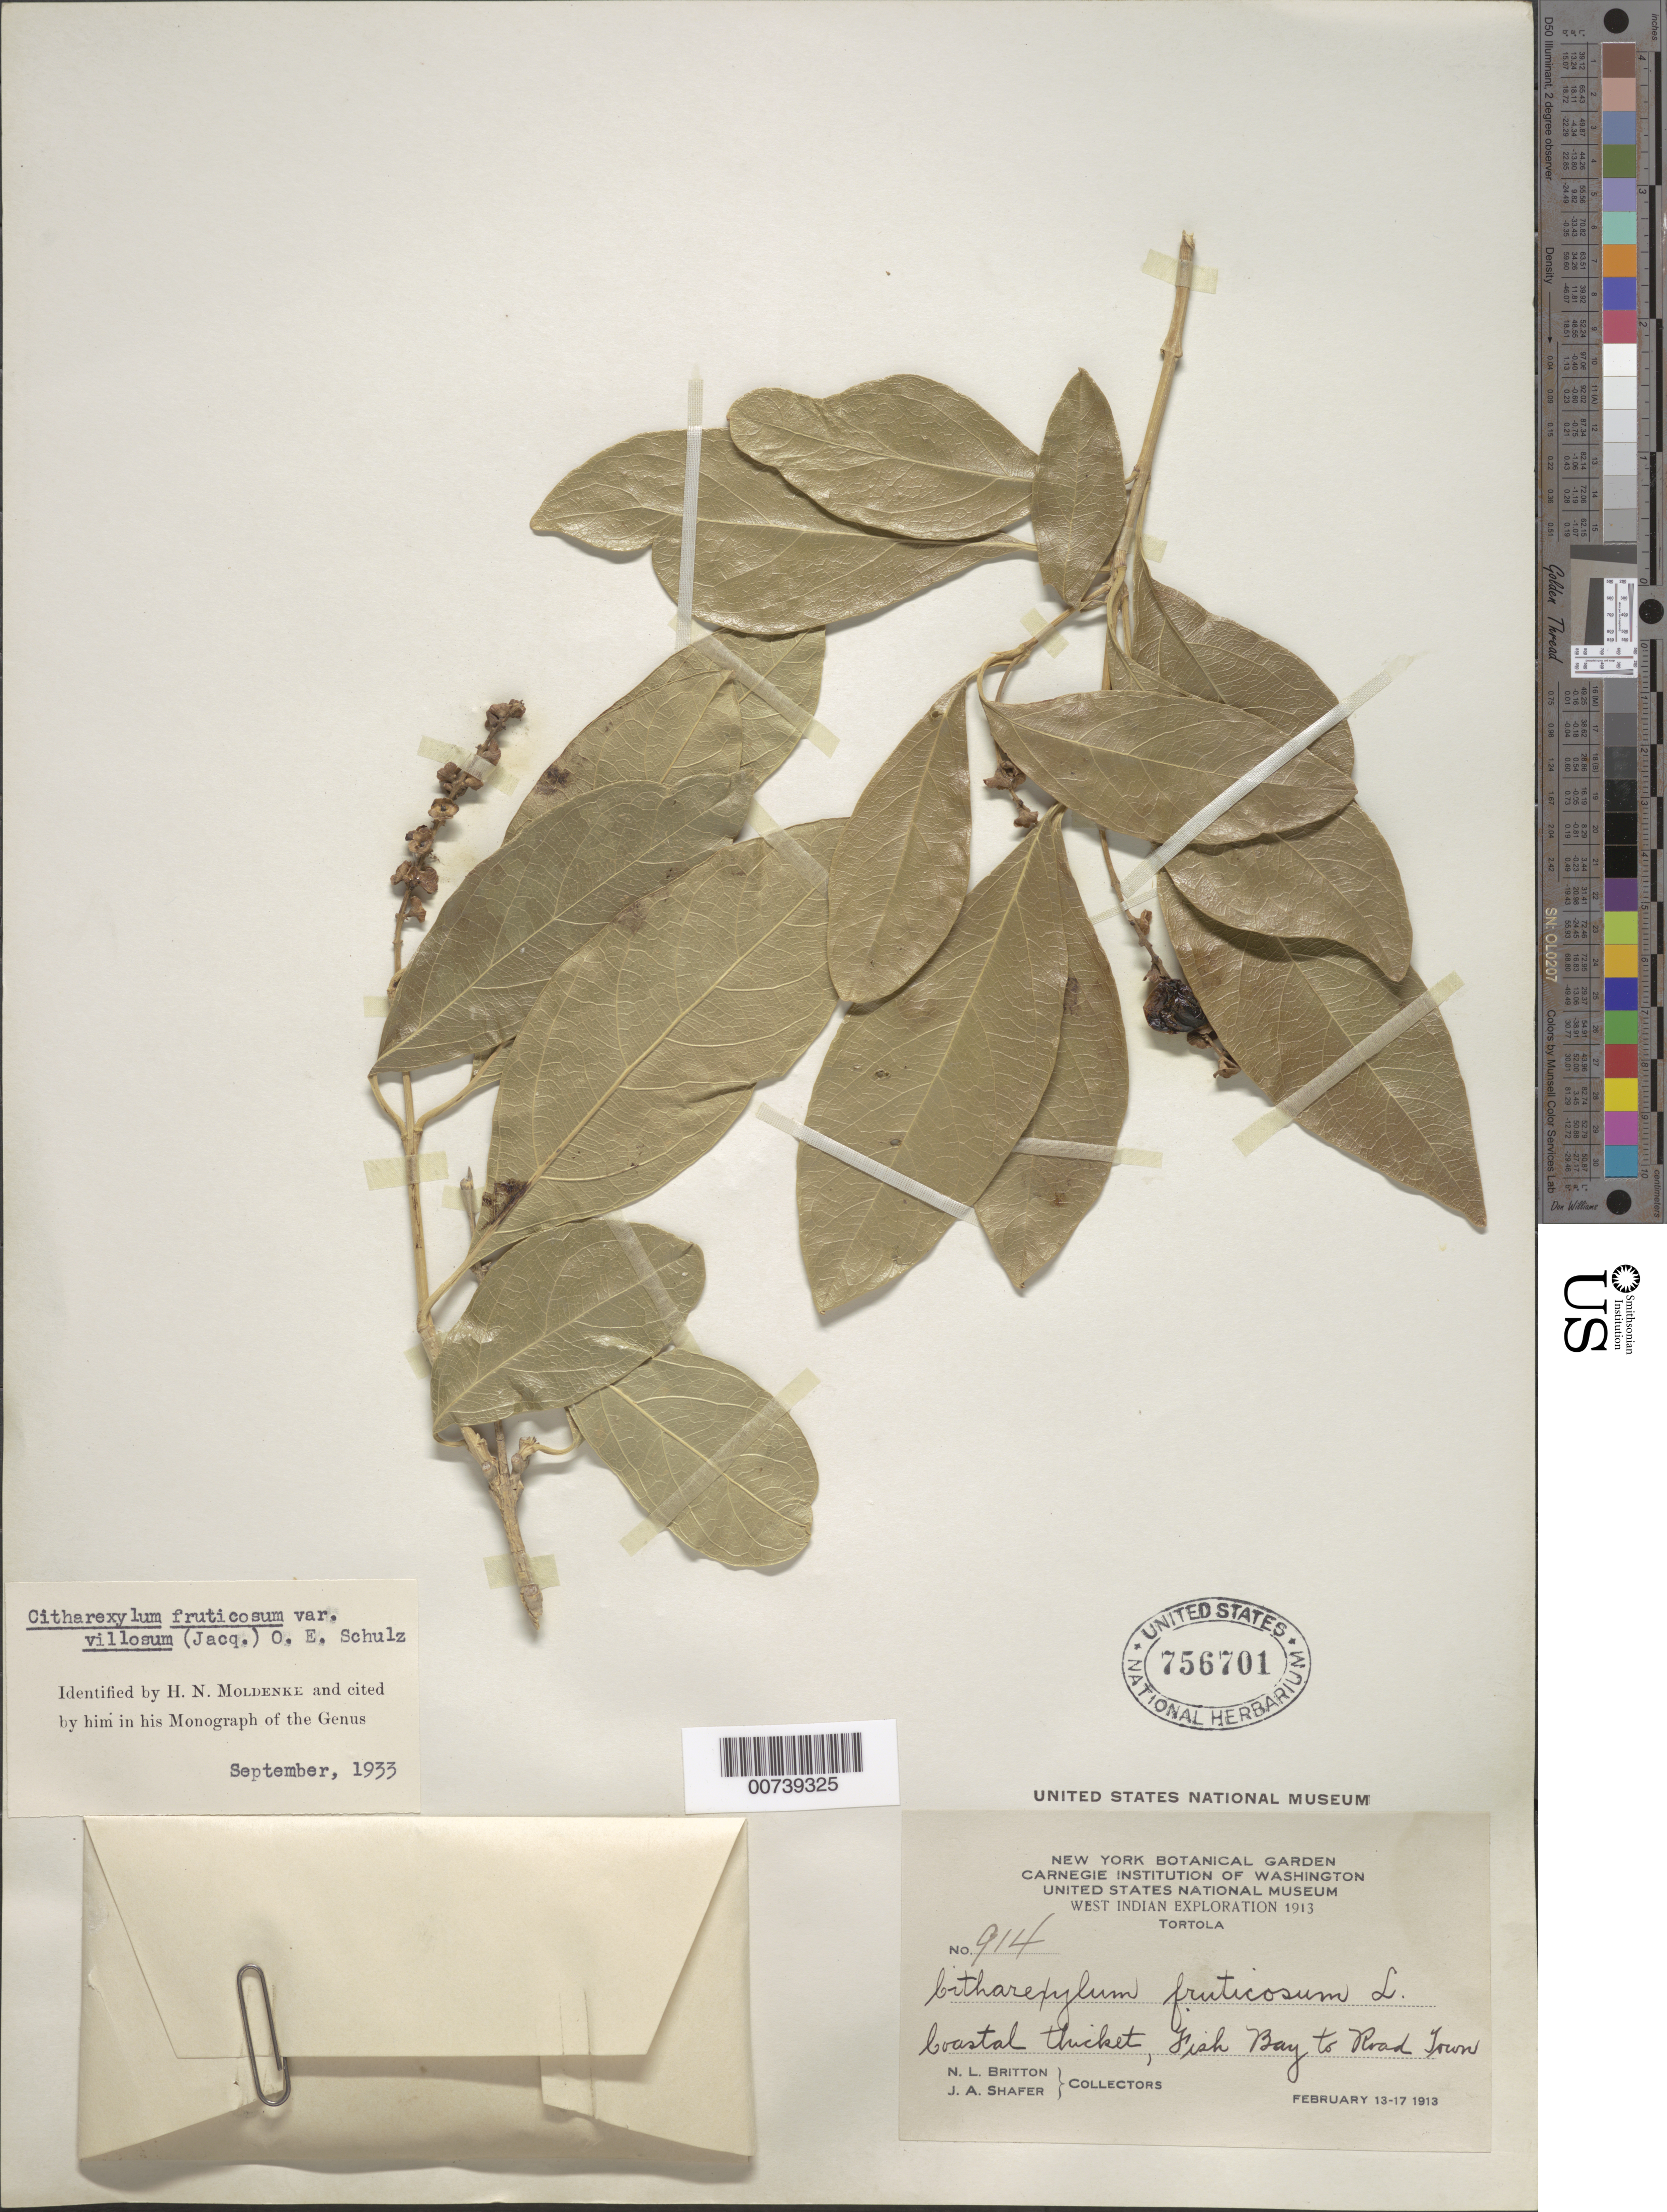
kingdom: Plantae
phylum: Tracheophyta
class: Magnoliopsida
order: Lamiales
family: Verbenaceae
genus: Citharexylum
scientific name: Citharexylum spinosum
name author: L.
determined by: Moldenke, H. N.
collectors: N. Britton & J. A. Shafer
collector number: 914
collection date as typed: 13 Feb 1913 to 17 Feb 1913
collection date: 1913-02-13/1913-02-17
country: British Virgin Islands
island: Tortola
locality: Fish Bay to Roadtown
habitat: Coastal thicket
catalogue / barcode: US 756701